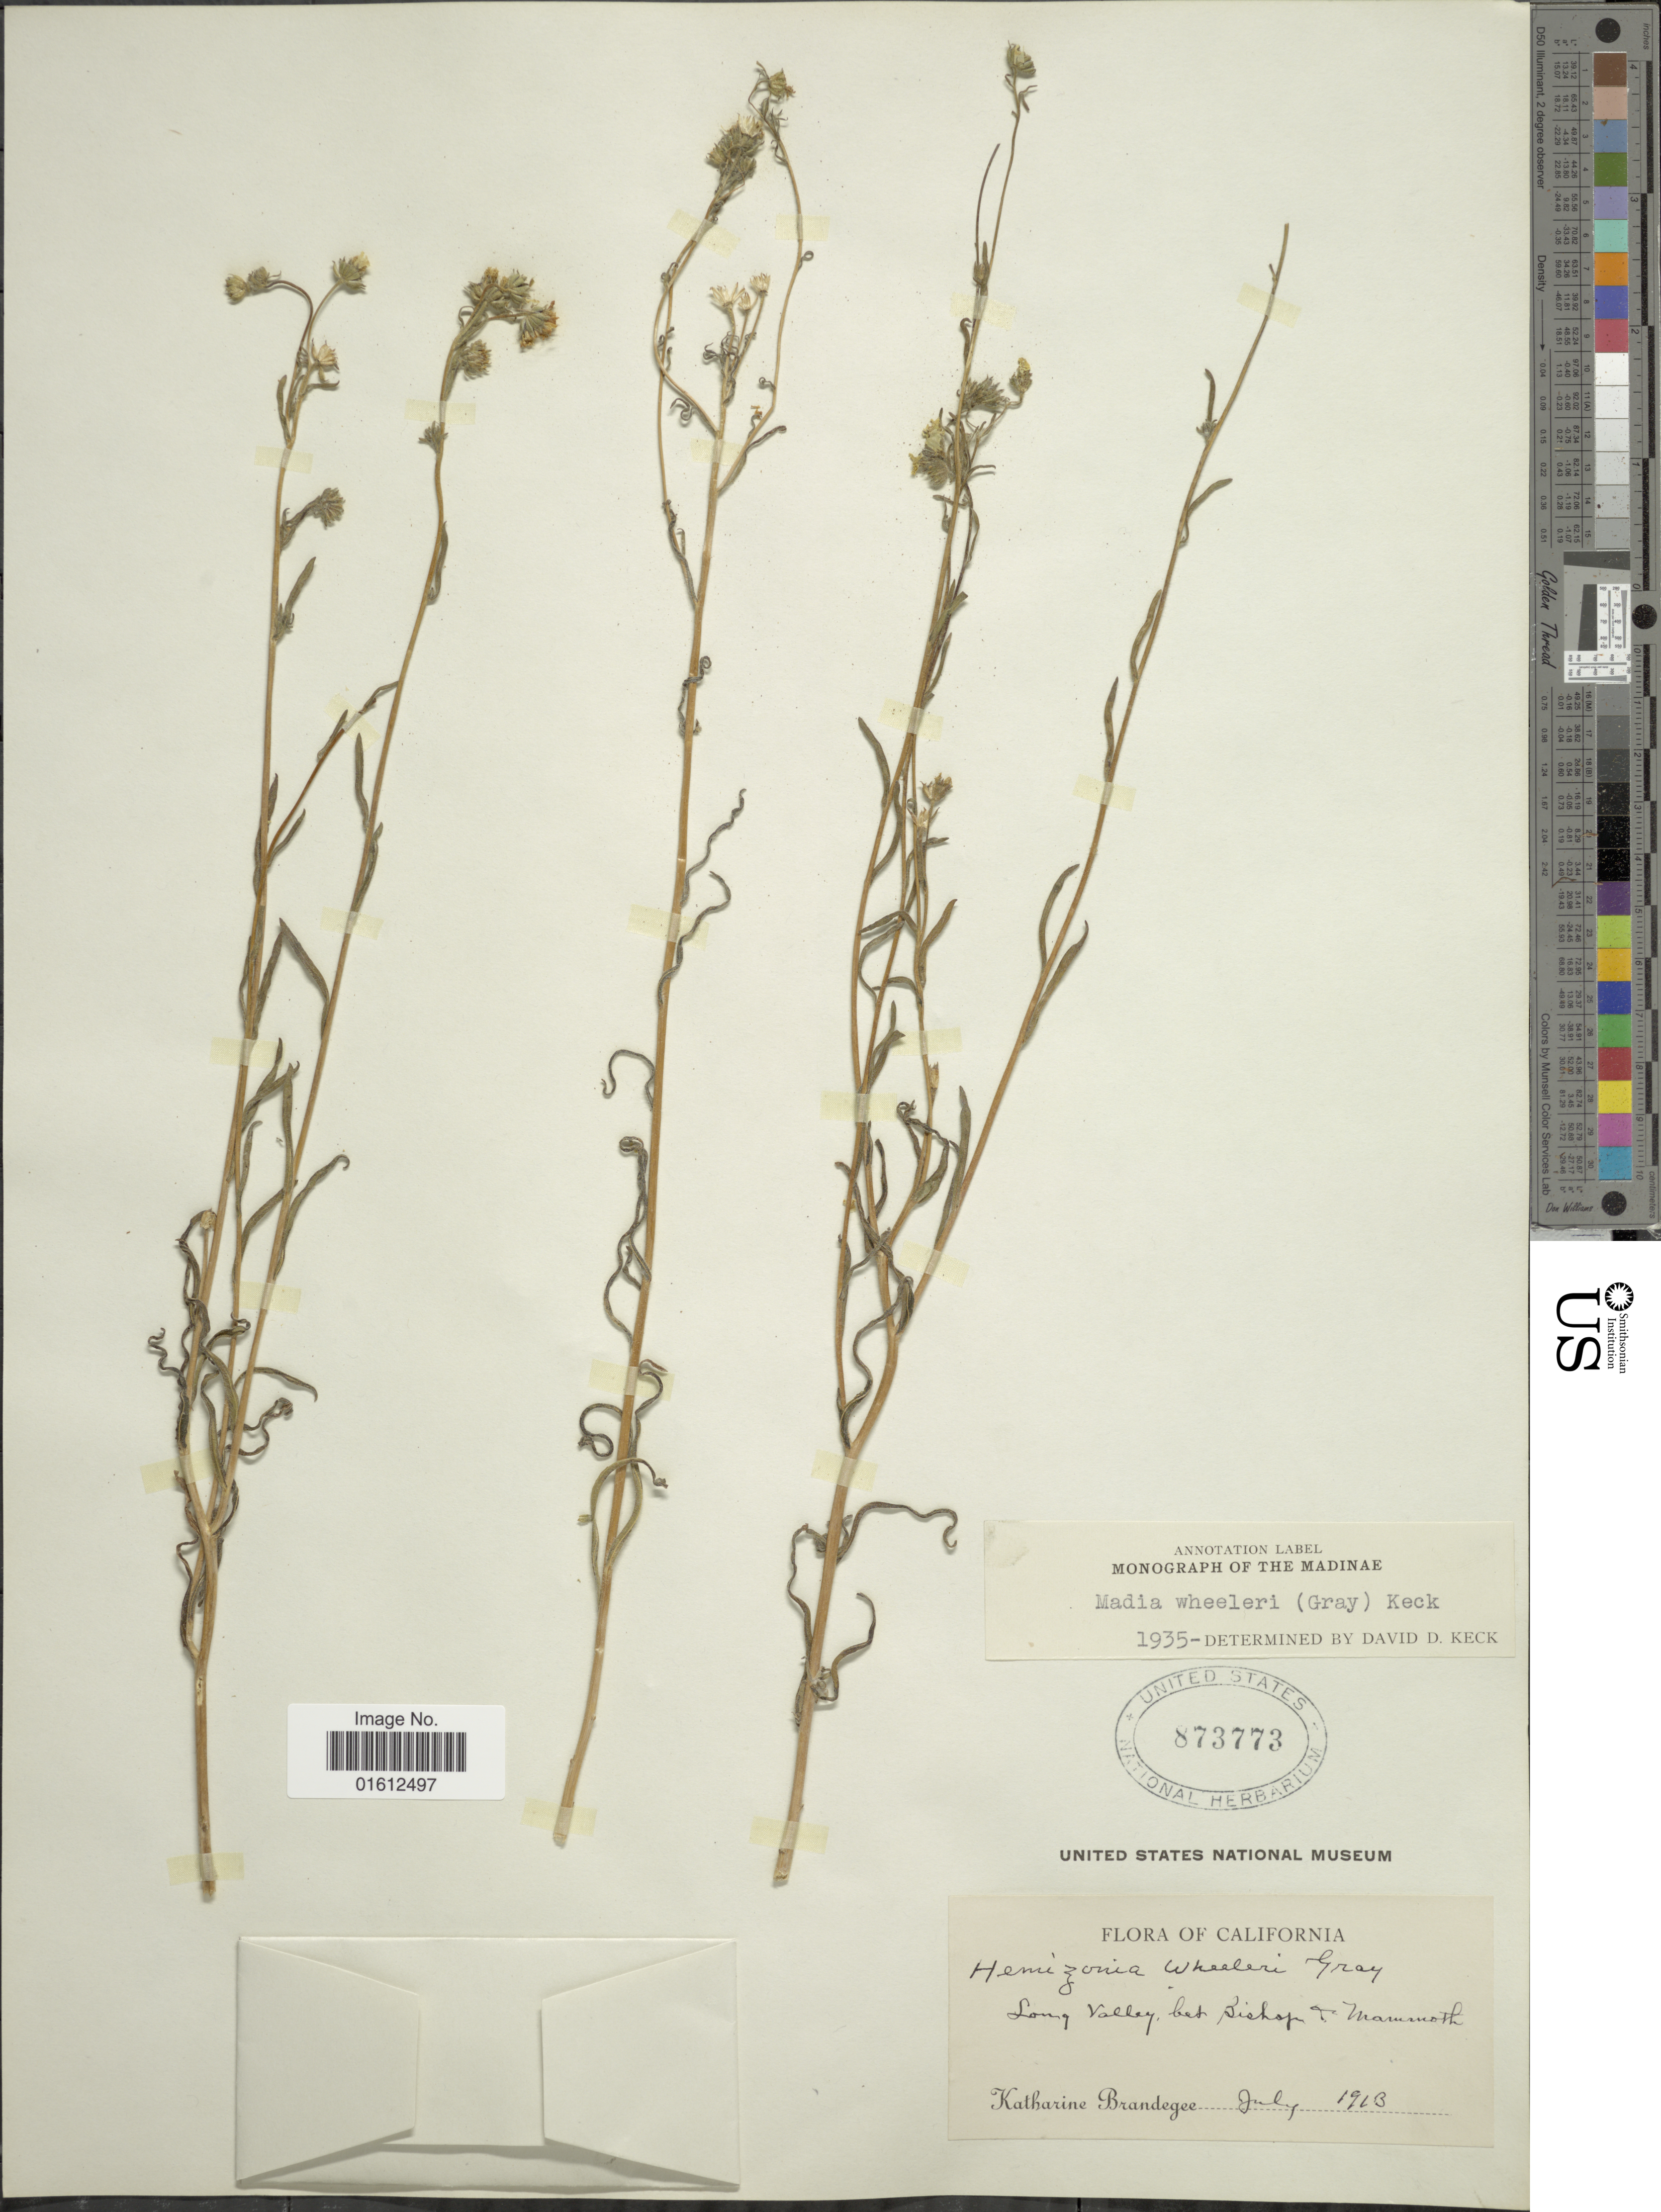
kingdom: Plantae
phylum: Tracheophyta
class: Magnoliopsida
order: Asterales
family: Asteraceae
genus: Madia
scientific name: Madia elegans subsp. wheeleri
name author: (A. Gray) D.D. Keck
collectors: M. K. Brandegee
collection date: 1913-07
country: United States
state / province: California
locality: Long Valley, bet Bishop & Mammoth.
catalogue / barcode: US 873773